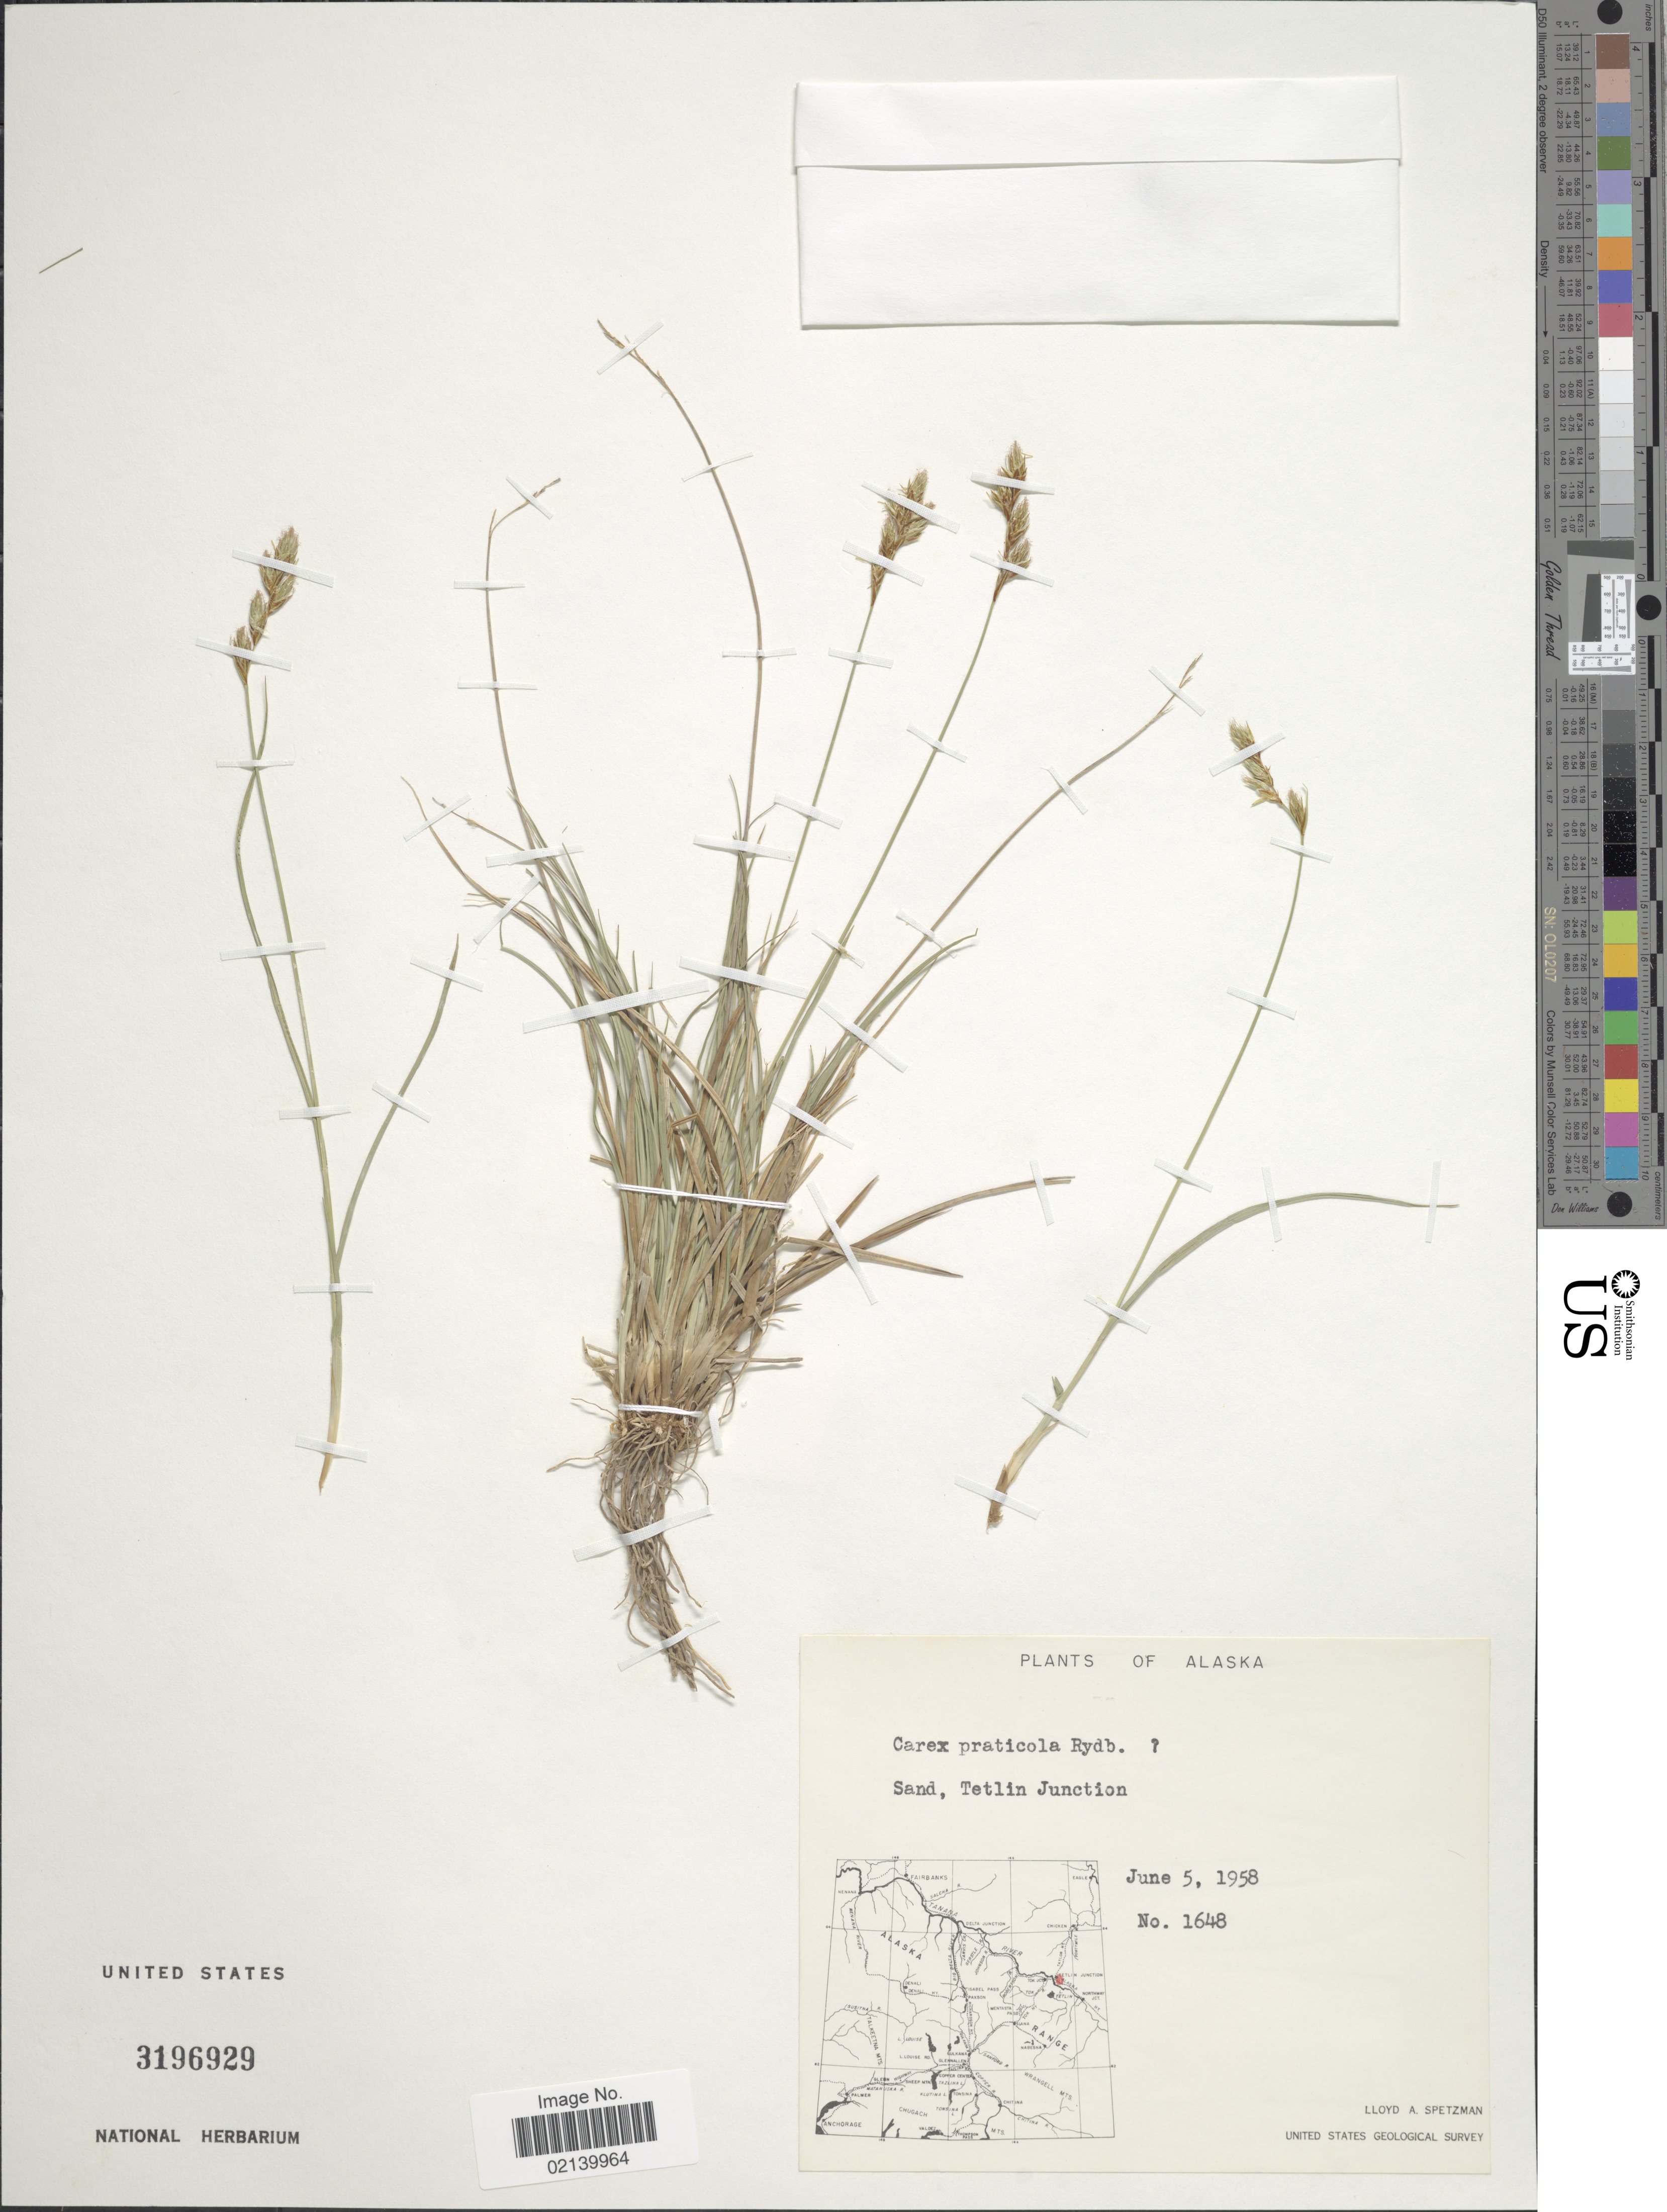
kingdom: Plantae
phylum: Tracheophyta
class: Liliopsida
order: Poales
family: Cyperaceae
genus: Carex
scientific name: Carex sp.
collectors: L. Spetzman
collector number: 1648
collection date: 1958-06-05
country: United States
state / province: Alaska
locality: Sand, Tetlin Junction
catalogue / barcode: US 3196929